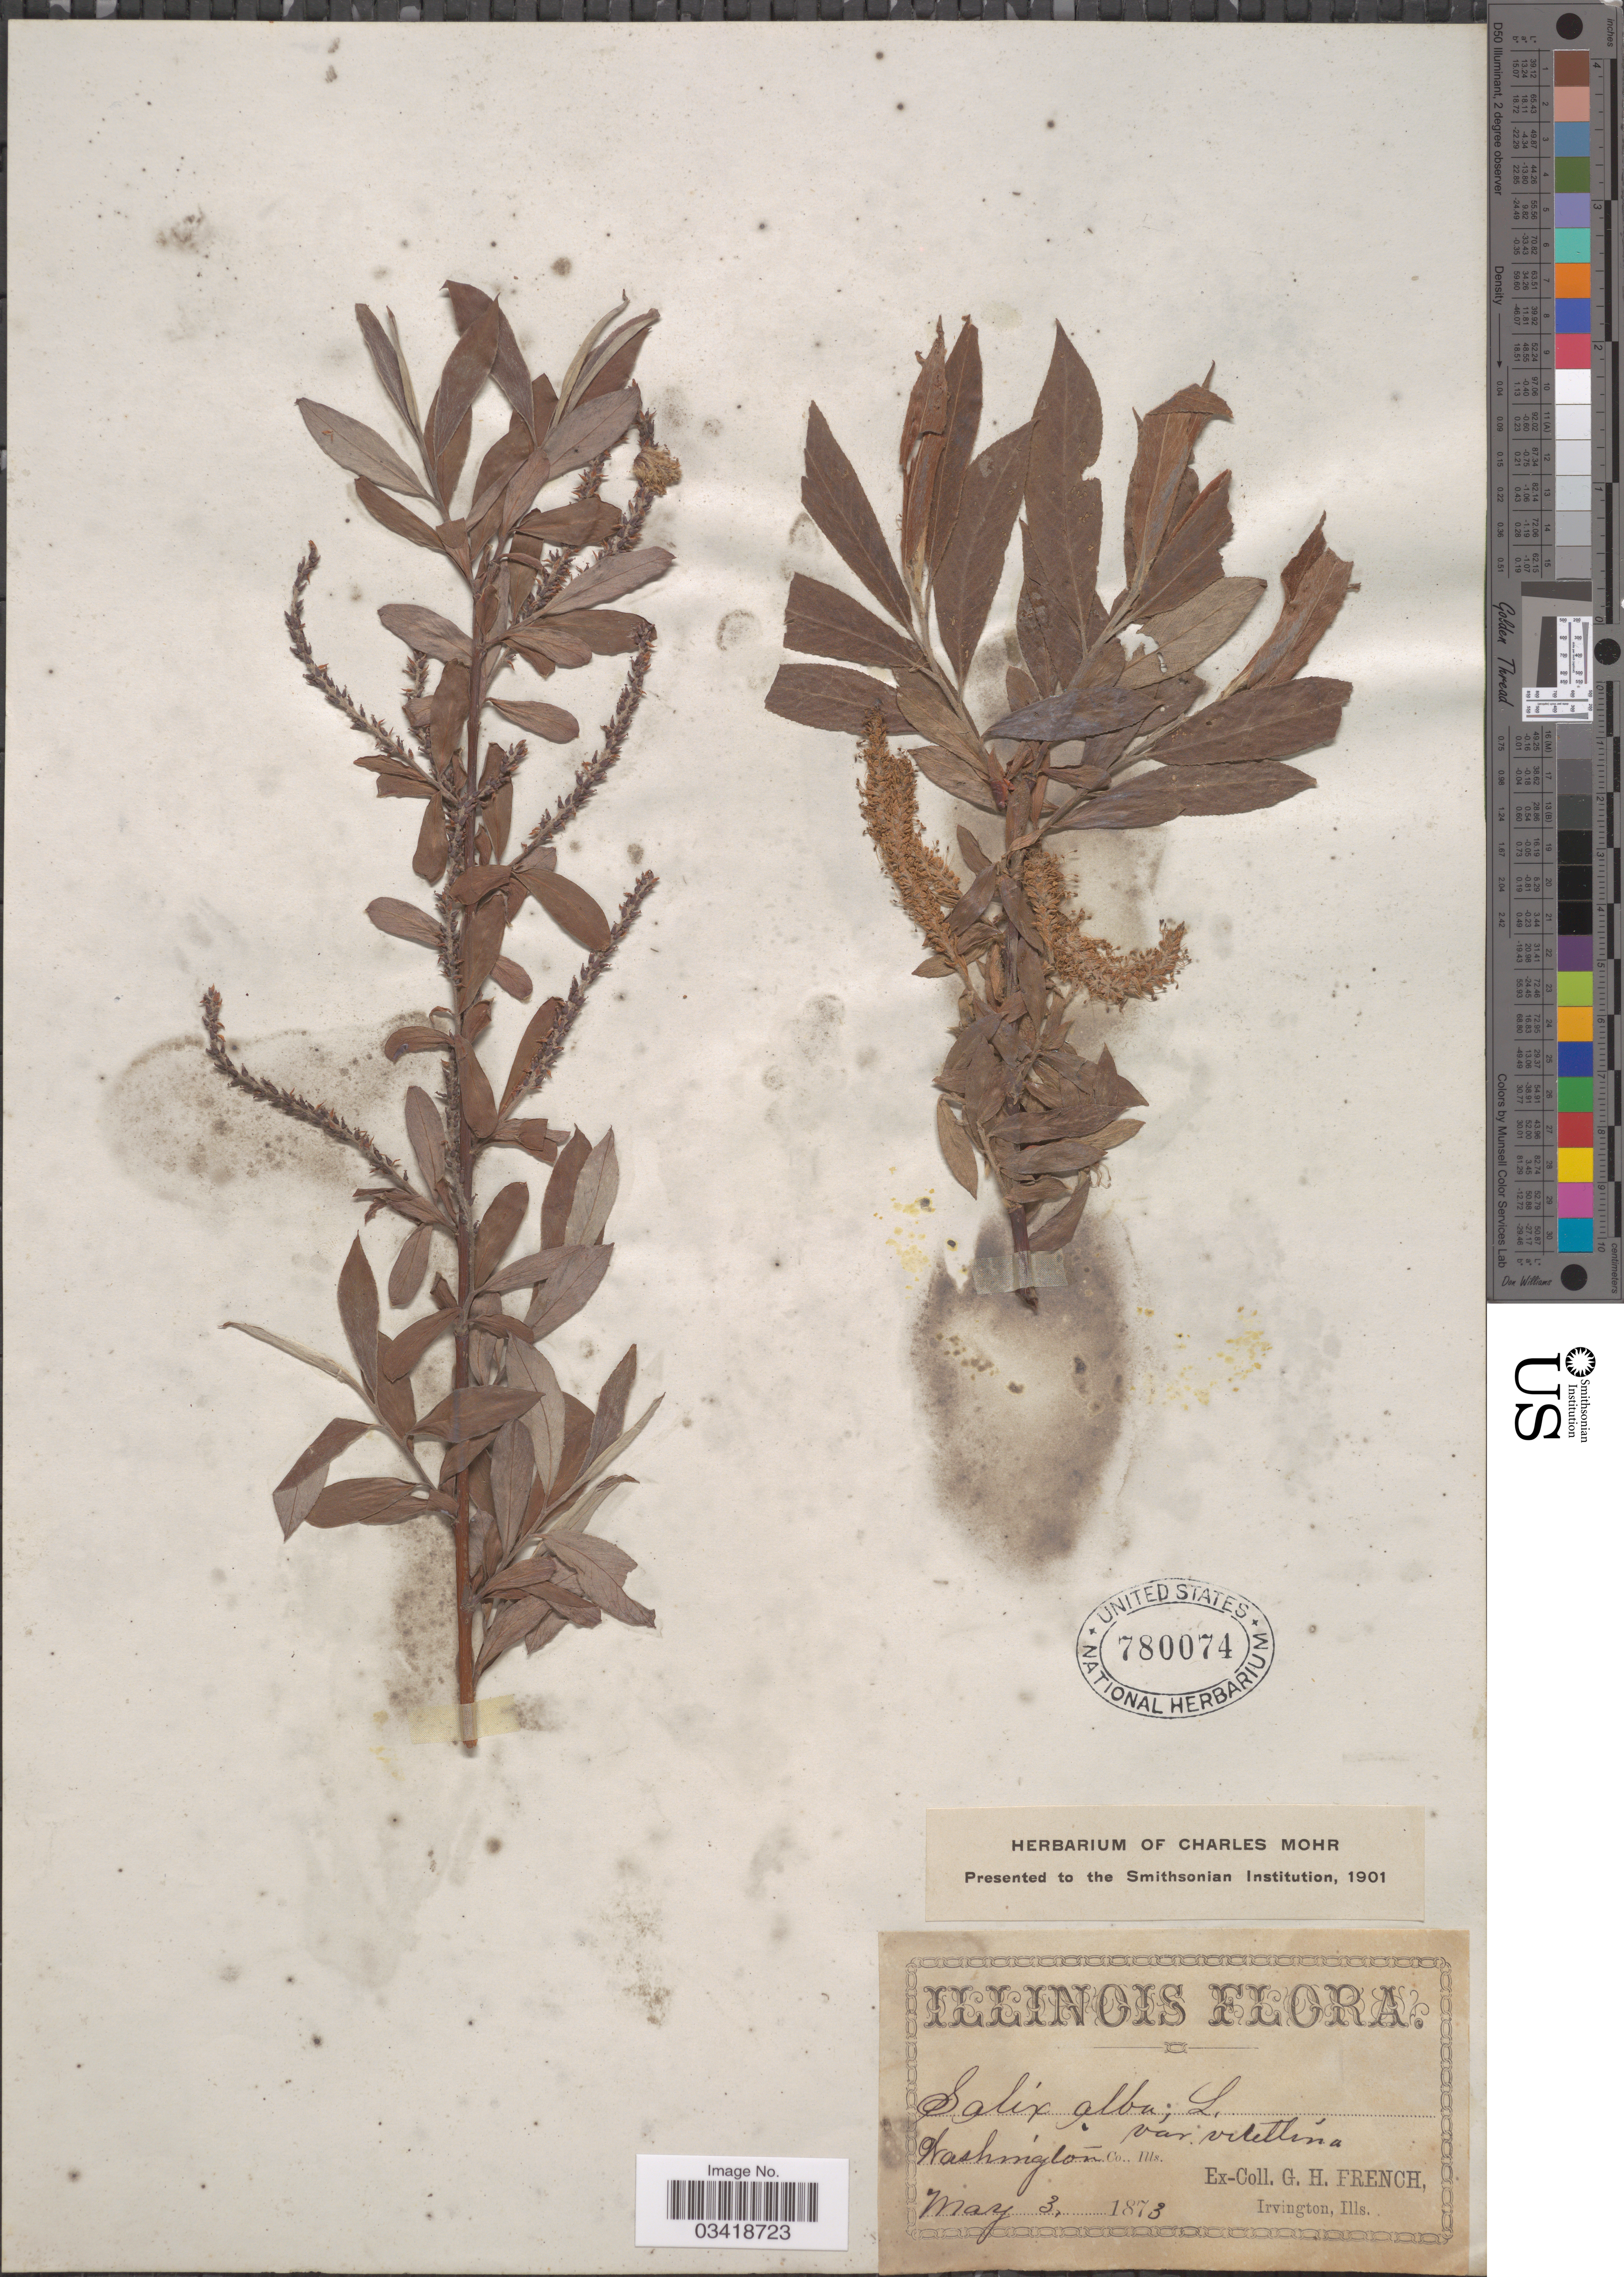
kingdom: Plantae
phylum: Tracheophyta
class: Magnoliopsida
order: Malpighiales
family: Salicaceae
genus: Salix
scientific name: Salix alba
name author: L.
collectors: G. H. French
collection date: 1873-05-03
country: United States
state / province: Illinois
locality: Washington Co.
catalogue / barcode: US 780074